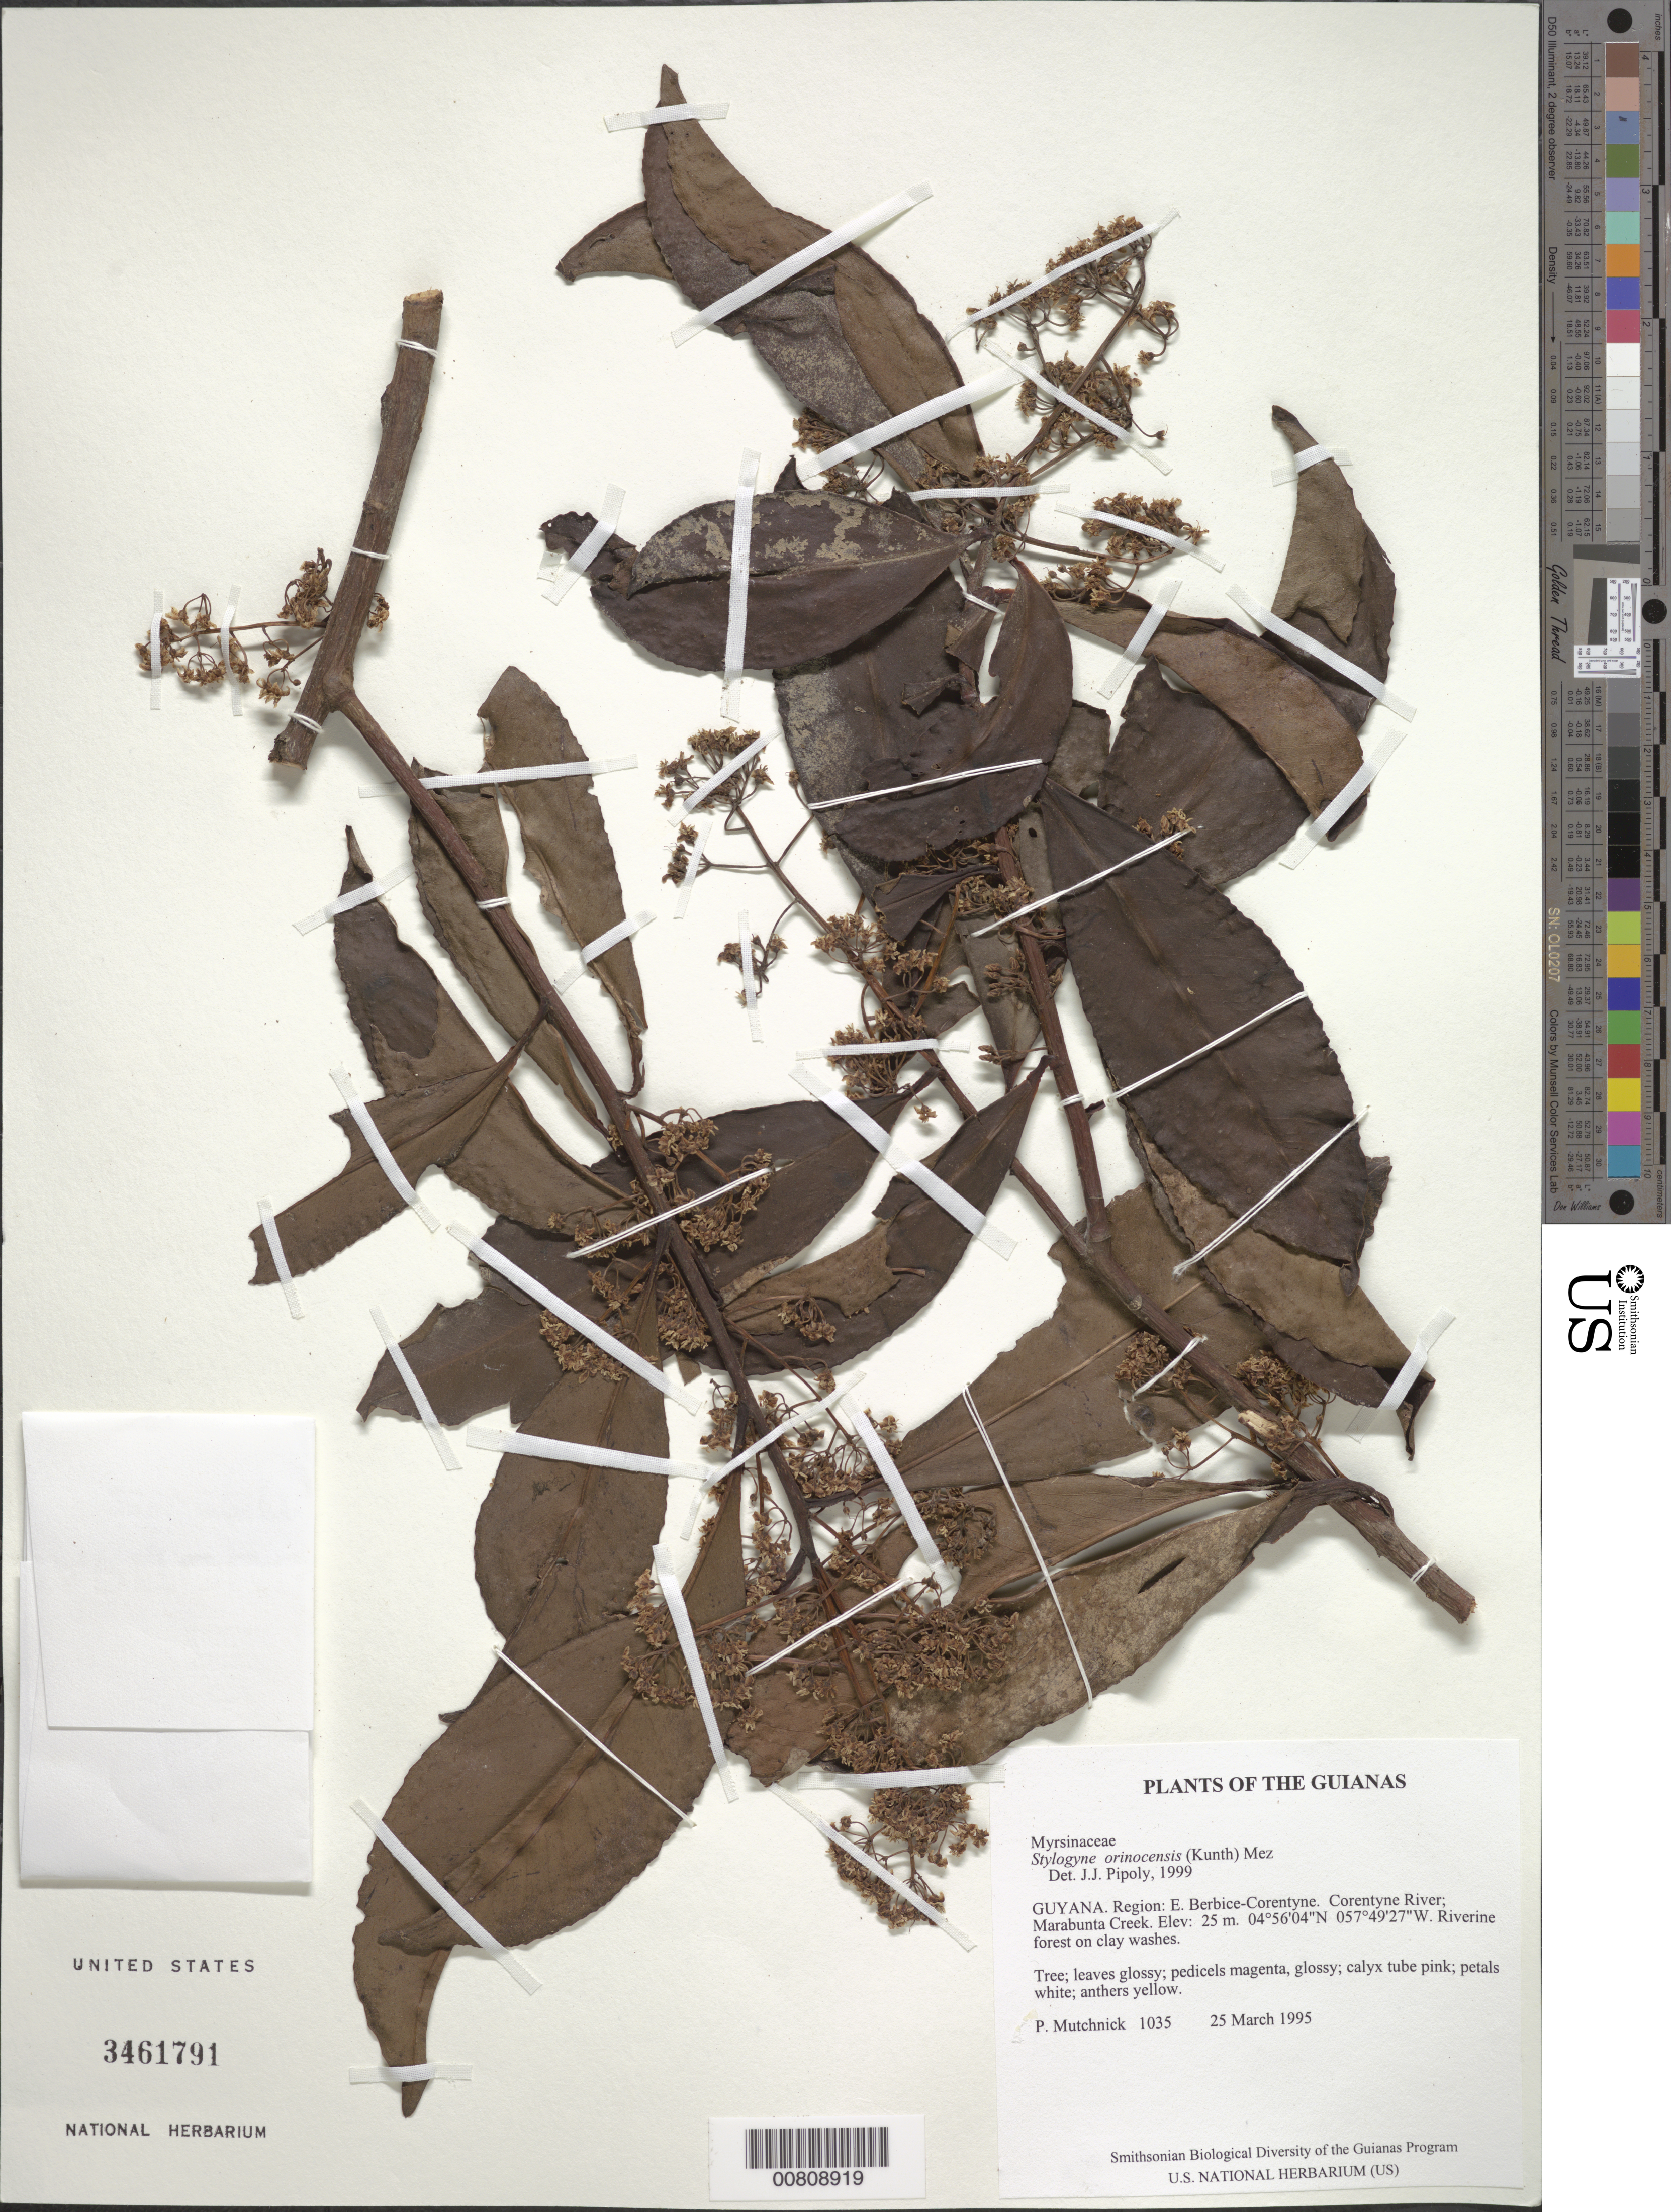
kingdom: Plantae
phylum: Tracheophyta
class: Magnoliopsida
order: Ericales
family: Primulaceae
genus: Stylogyne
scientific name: Stylogyne orinocensis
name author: (Kunth) Mez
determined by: Pipoly, J. J., III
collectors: P. Mutchnick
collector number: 1035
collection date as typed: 25 March 1995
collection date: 1995-03-25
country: Guyana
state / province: E. Berbice-Corentyne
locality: Corentyne River; Marabunta Creek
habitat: Riverine forest on clay washes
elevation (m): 25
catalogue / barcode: US 3461791